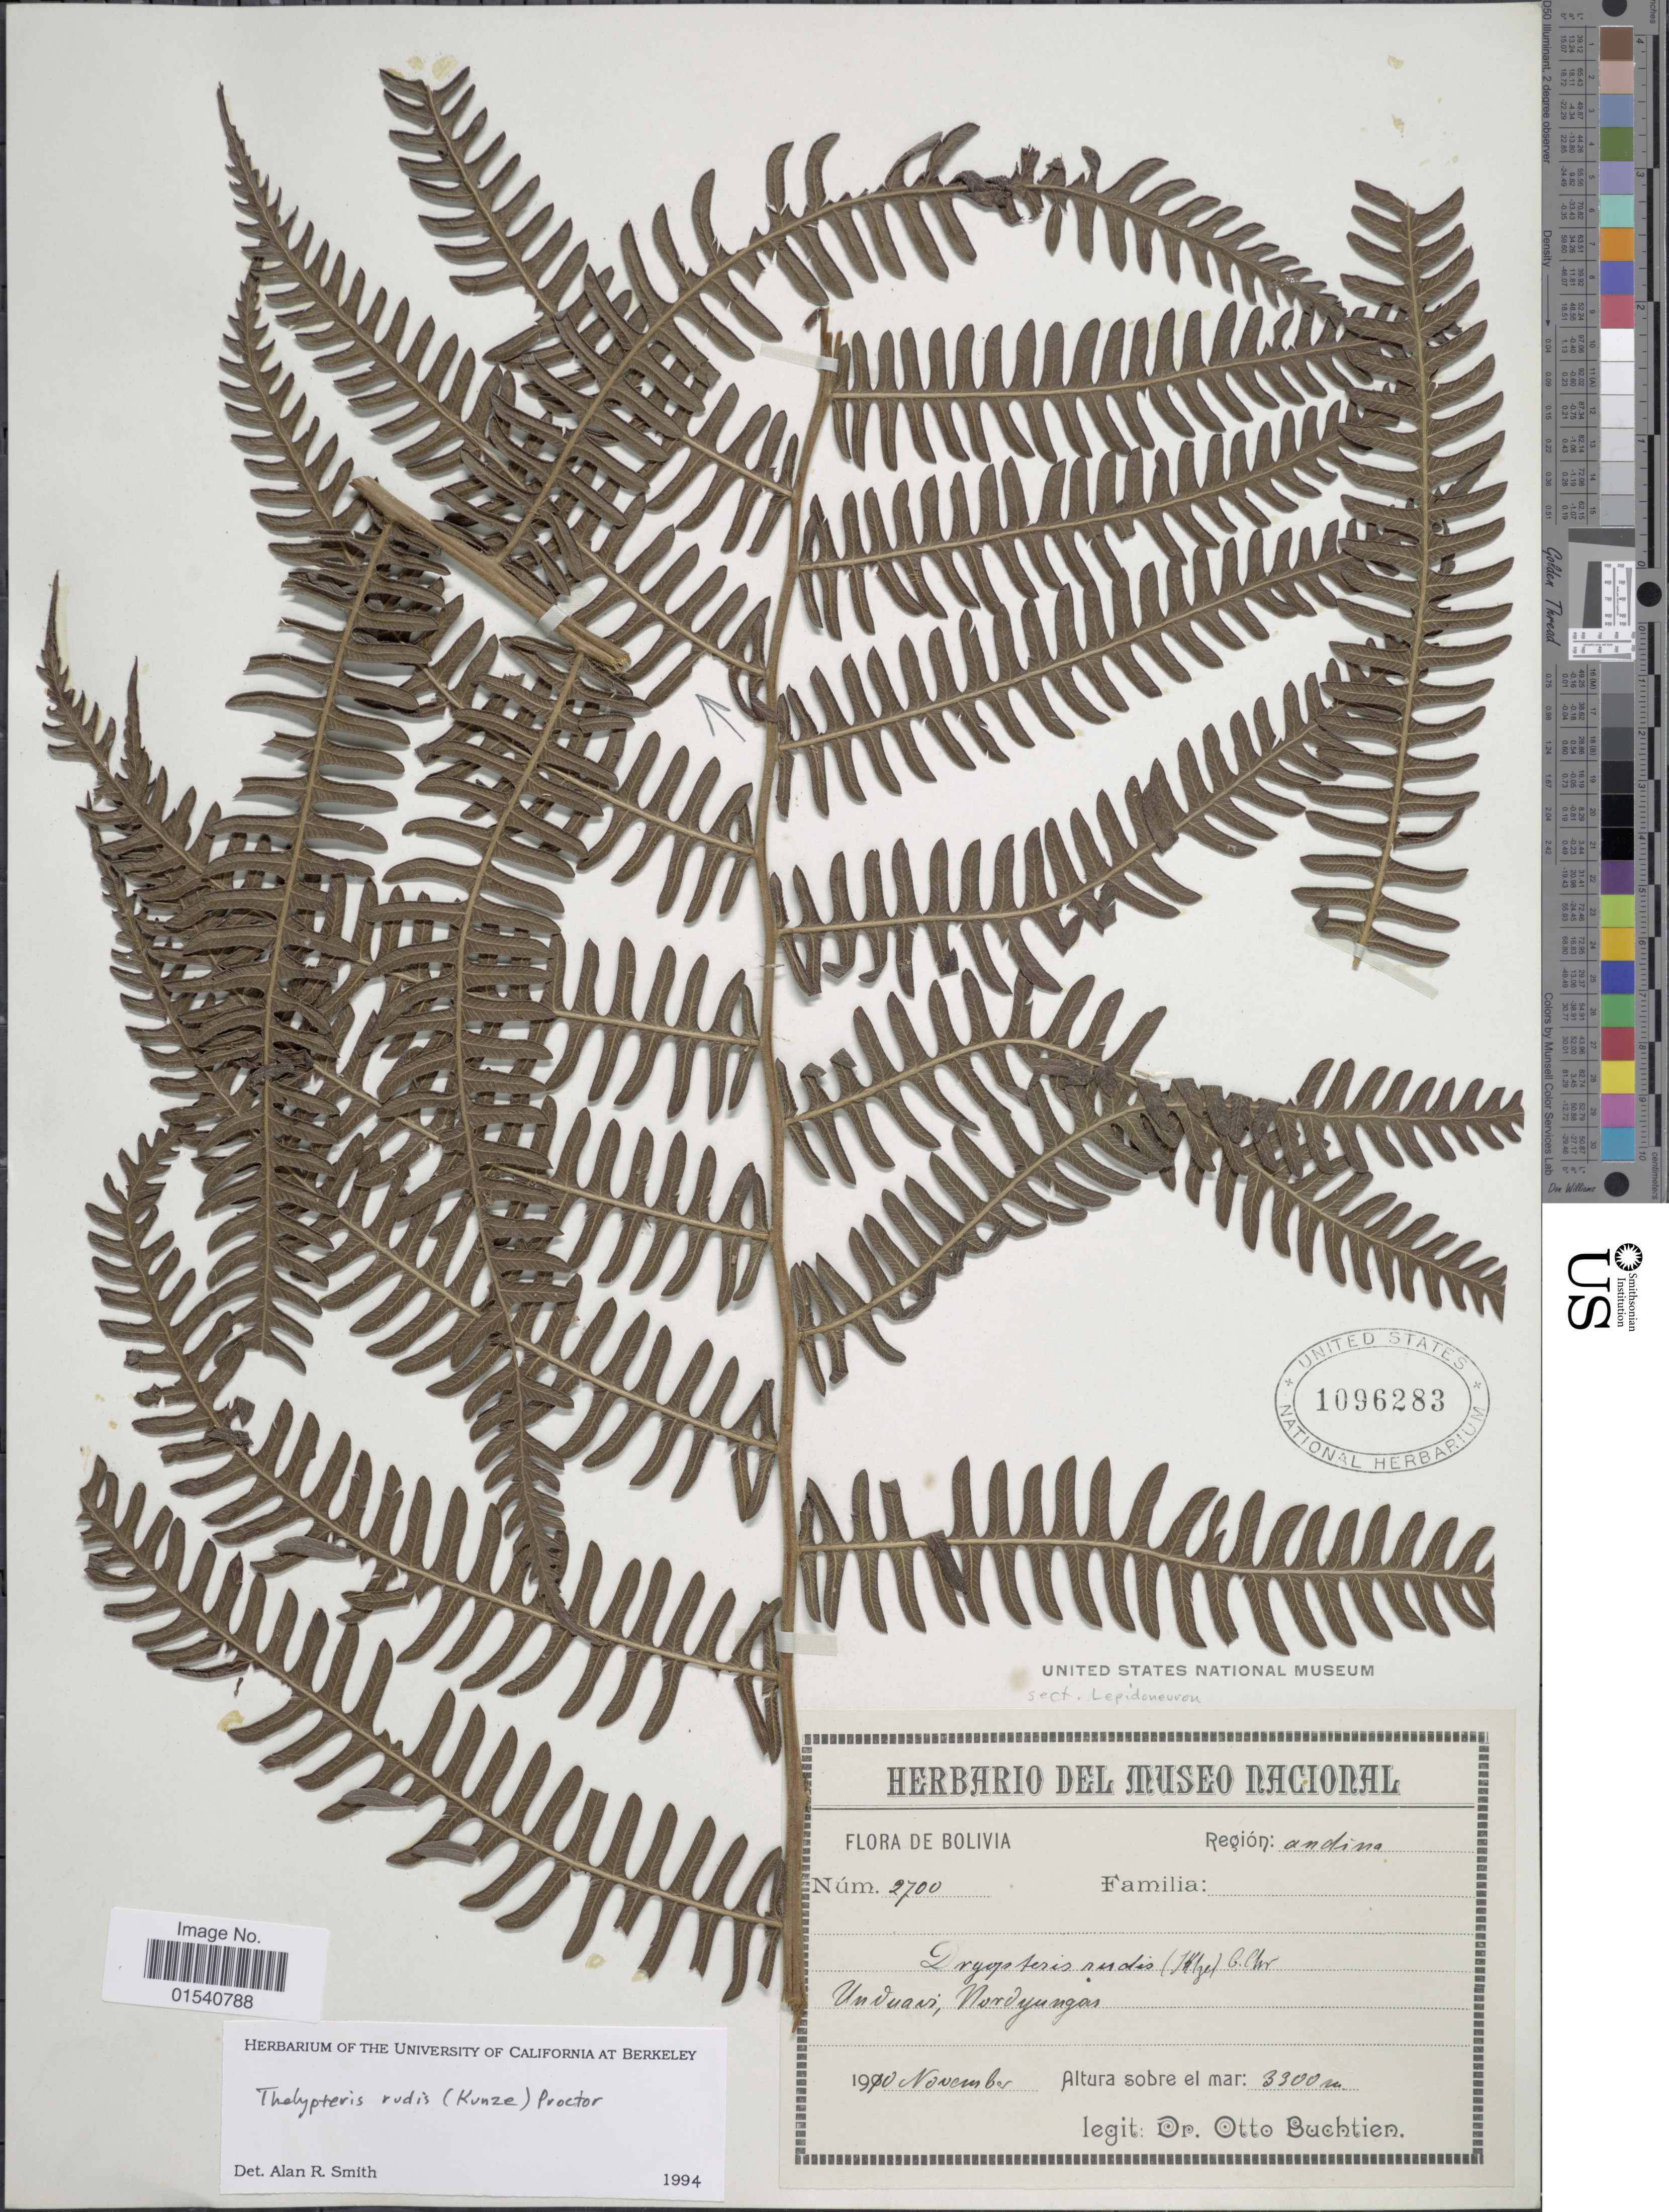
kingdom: Plantae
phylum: Tracheophyta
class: Polypodiopsida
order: Polypodiales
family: Thelypteridaceae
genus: Amauropelta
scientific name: Amauropelta rudis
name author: (Kunze) Pic. Serm.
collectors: O. Buchtien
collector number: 2700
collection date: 1910-11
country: Bolivia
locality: Unduavi; Nordyungas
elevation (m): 3300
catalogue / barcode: US 1096283